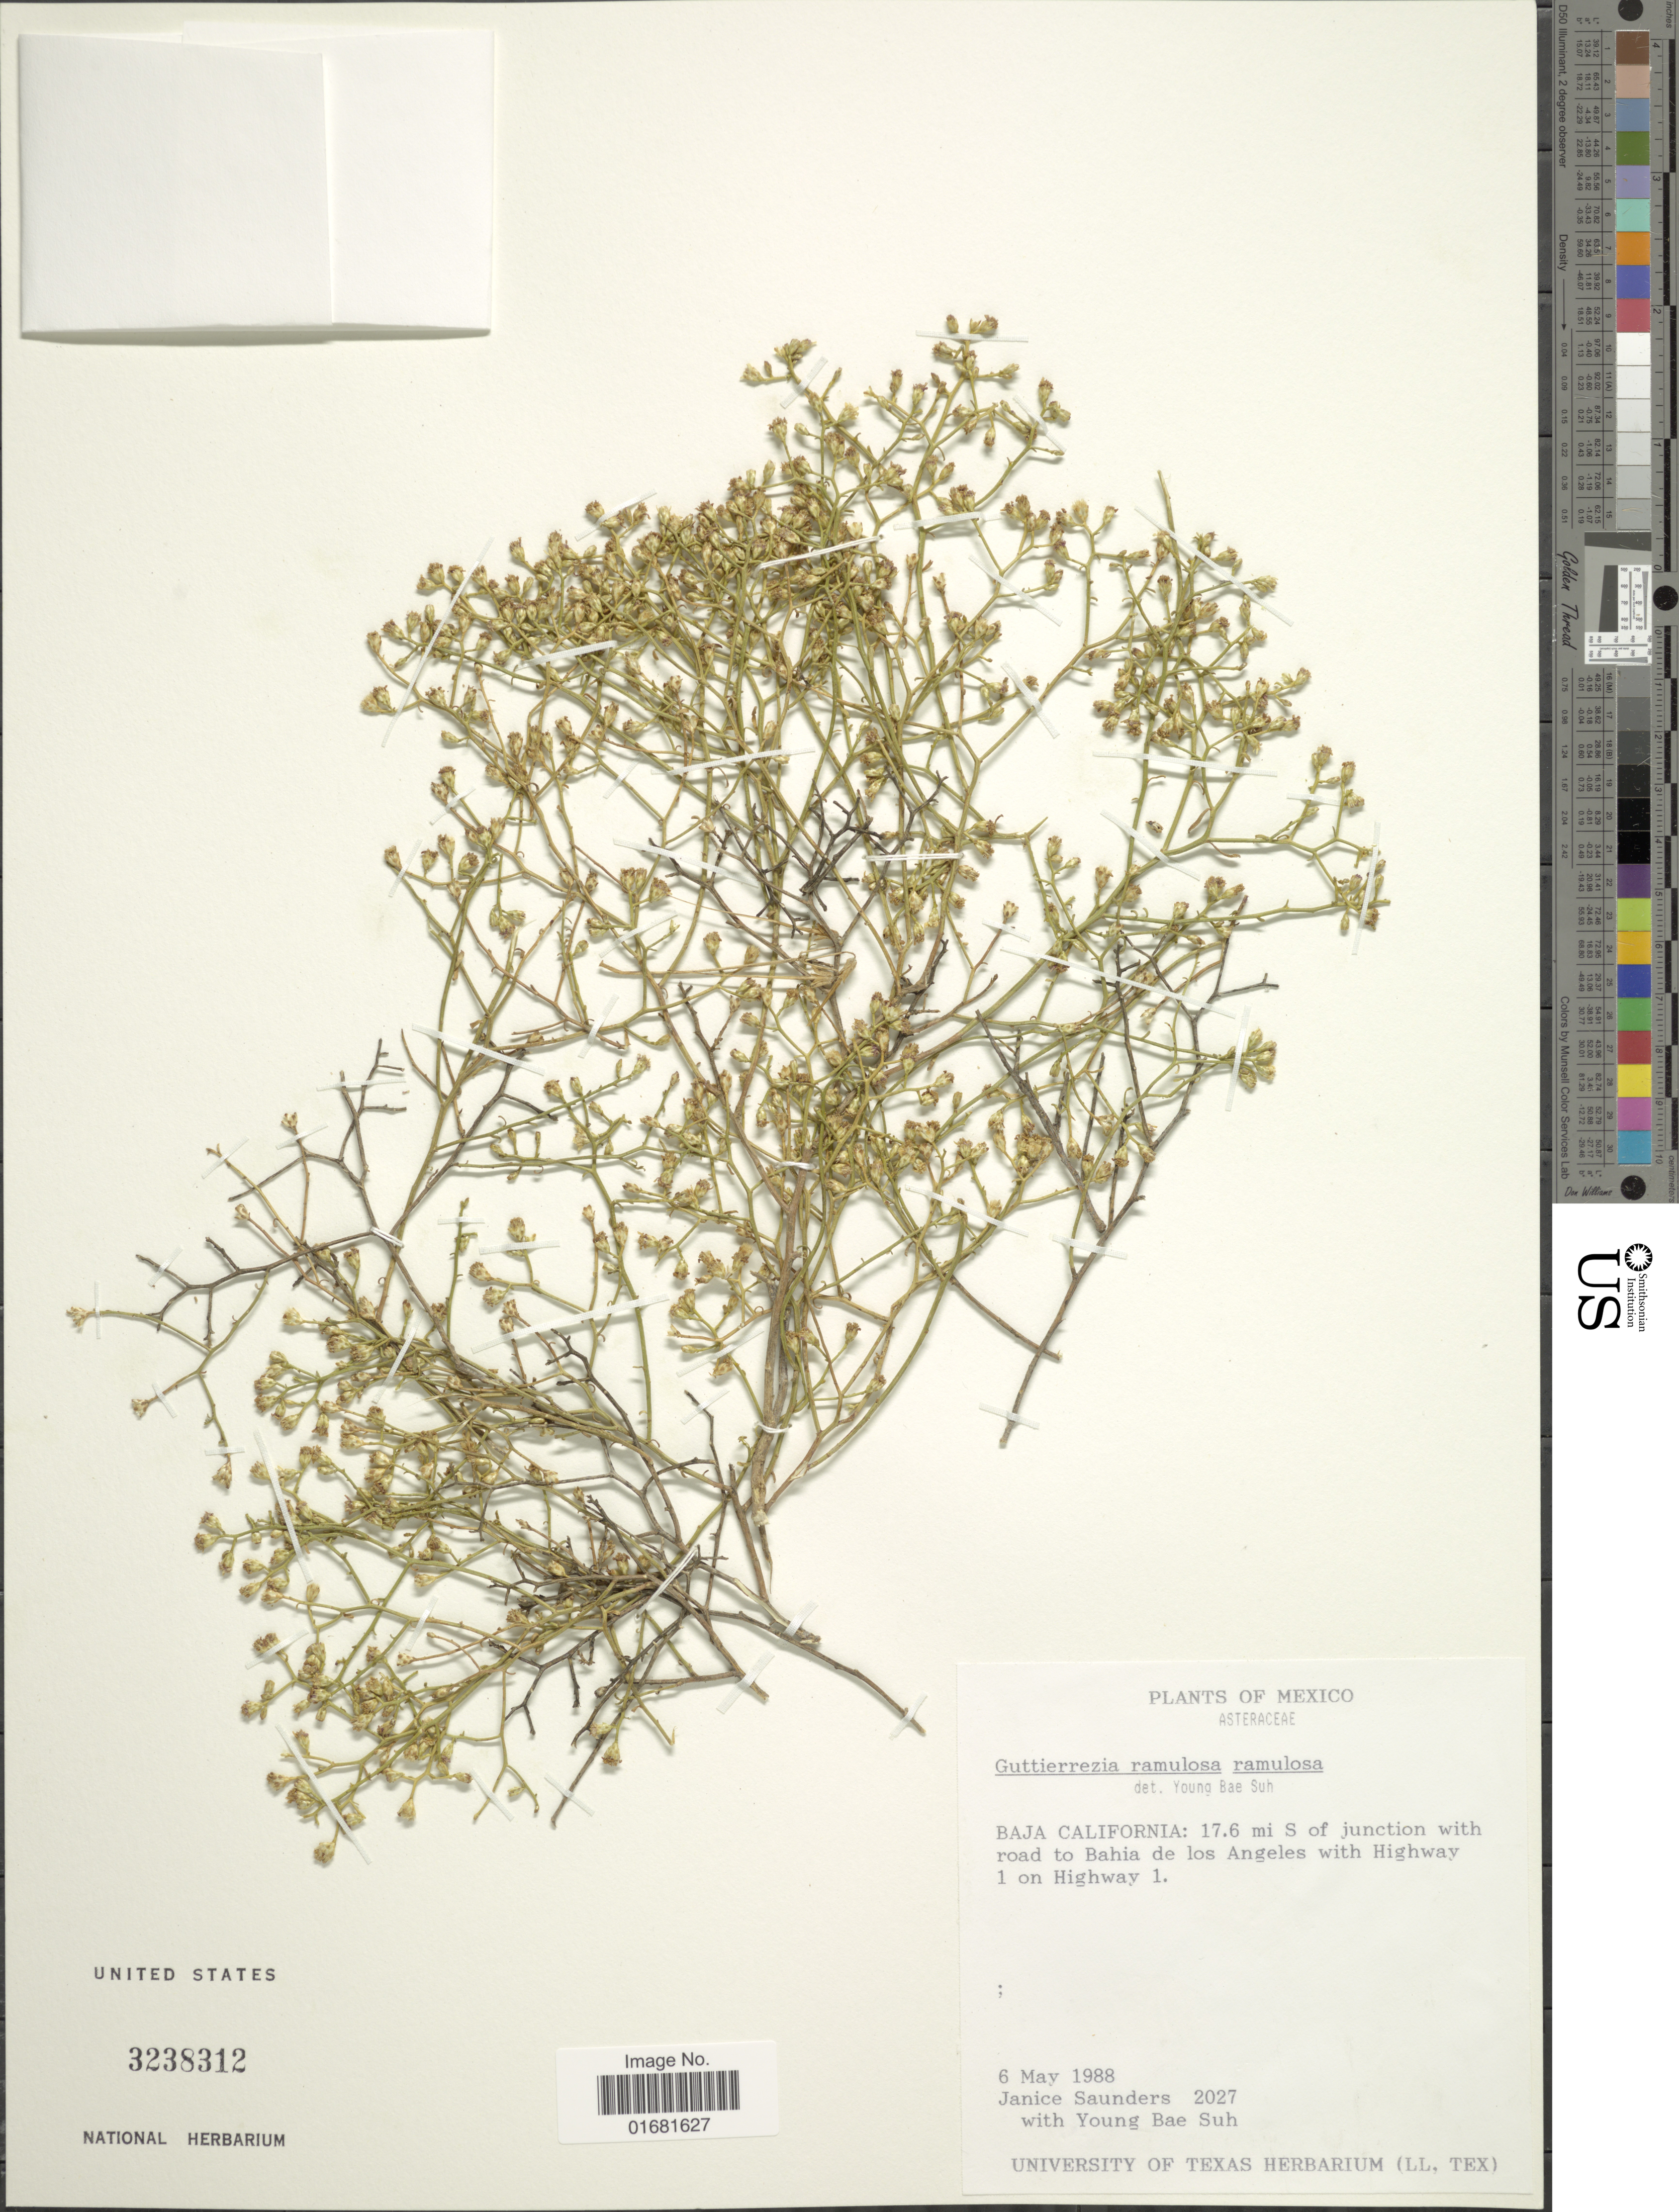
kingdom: Plantae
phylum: Tracheophyta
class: Magnoliopsida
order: Asterales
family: Asteraceae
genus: Gutierrezia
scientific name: Gutierrezia ramulosa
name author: (Greene) M.A. Lane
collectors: J. G. Saunders & Y. Suh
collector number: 2027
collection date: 1988-05-06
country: Mexico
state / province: Baja California Norte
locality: Baja California: 17.6 mi S of junction with road to Bahia de los Angeles with Highway 1 on Highway 1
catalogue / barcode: US 3238312